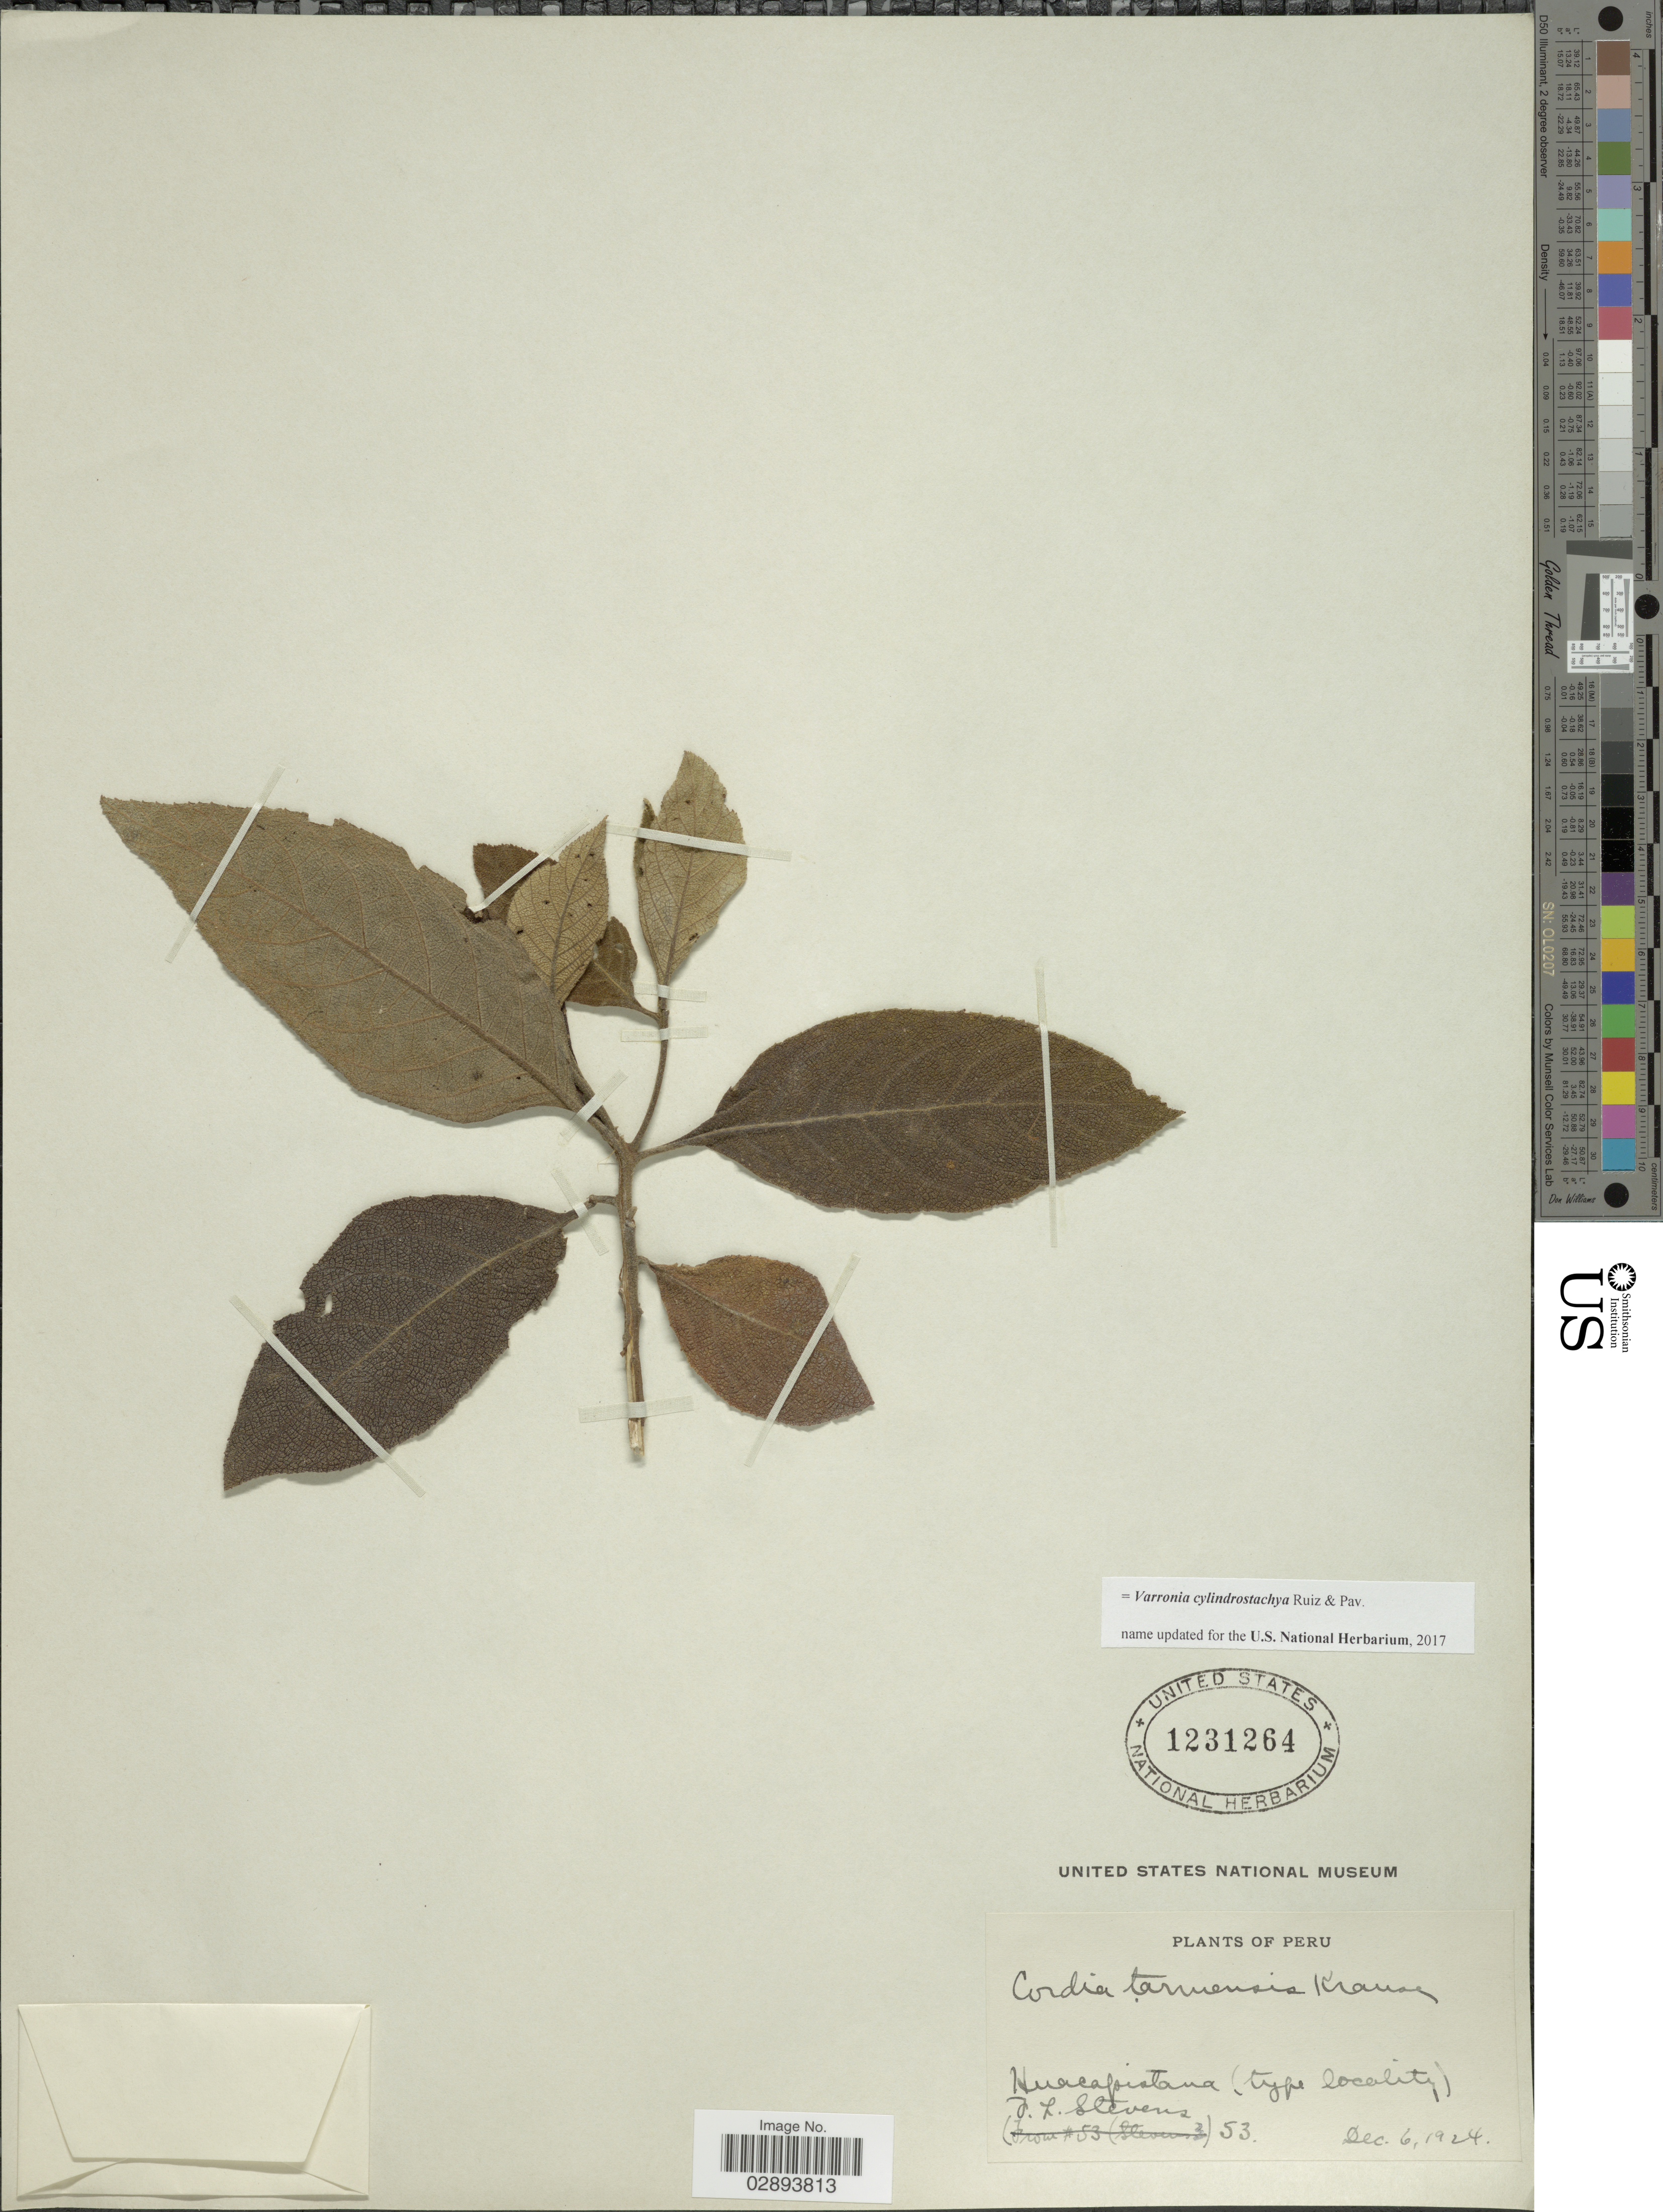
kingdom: Plantae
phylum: Tracheophyta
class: Magnoliopsida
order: Boraginales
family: Cordiaceae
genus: Varronia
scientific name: Varronia cylindrostachya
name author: Ruiz & Pav.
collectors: F. L. Stevens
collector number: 53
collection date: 1924-12-06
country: Peru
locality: Huacapistana.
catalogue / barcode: US 1231264